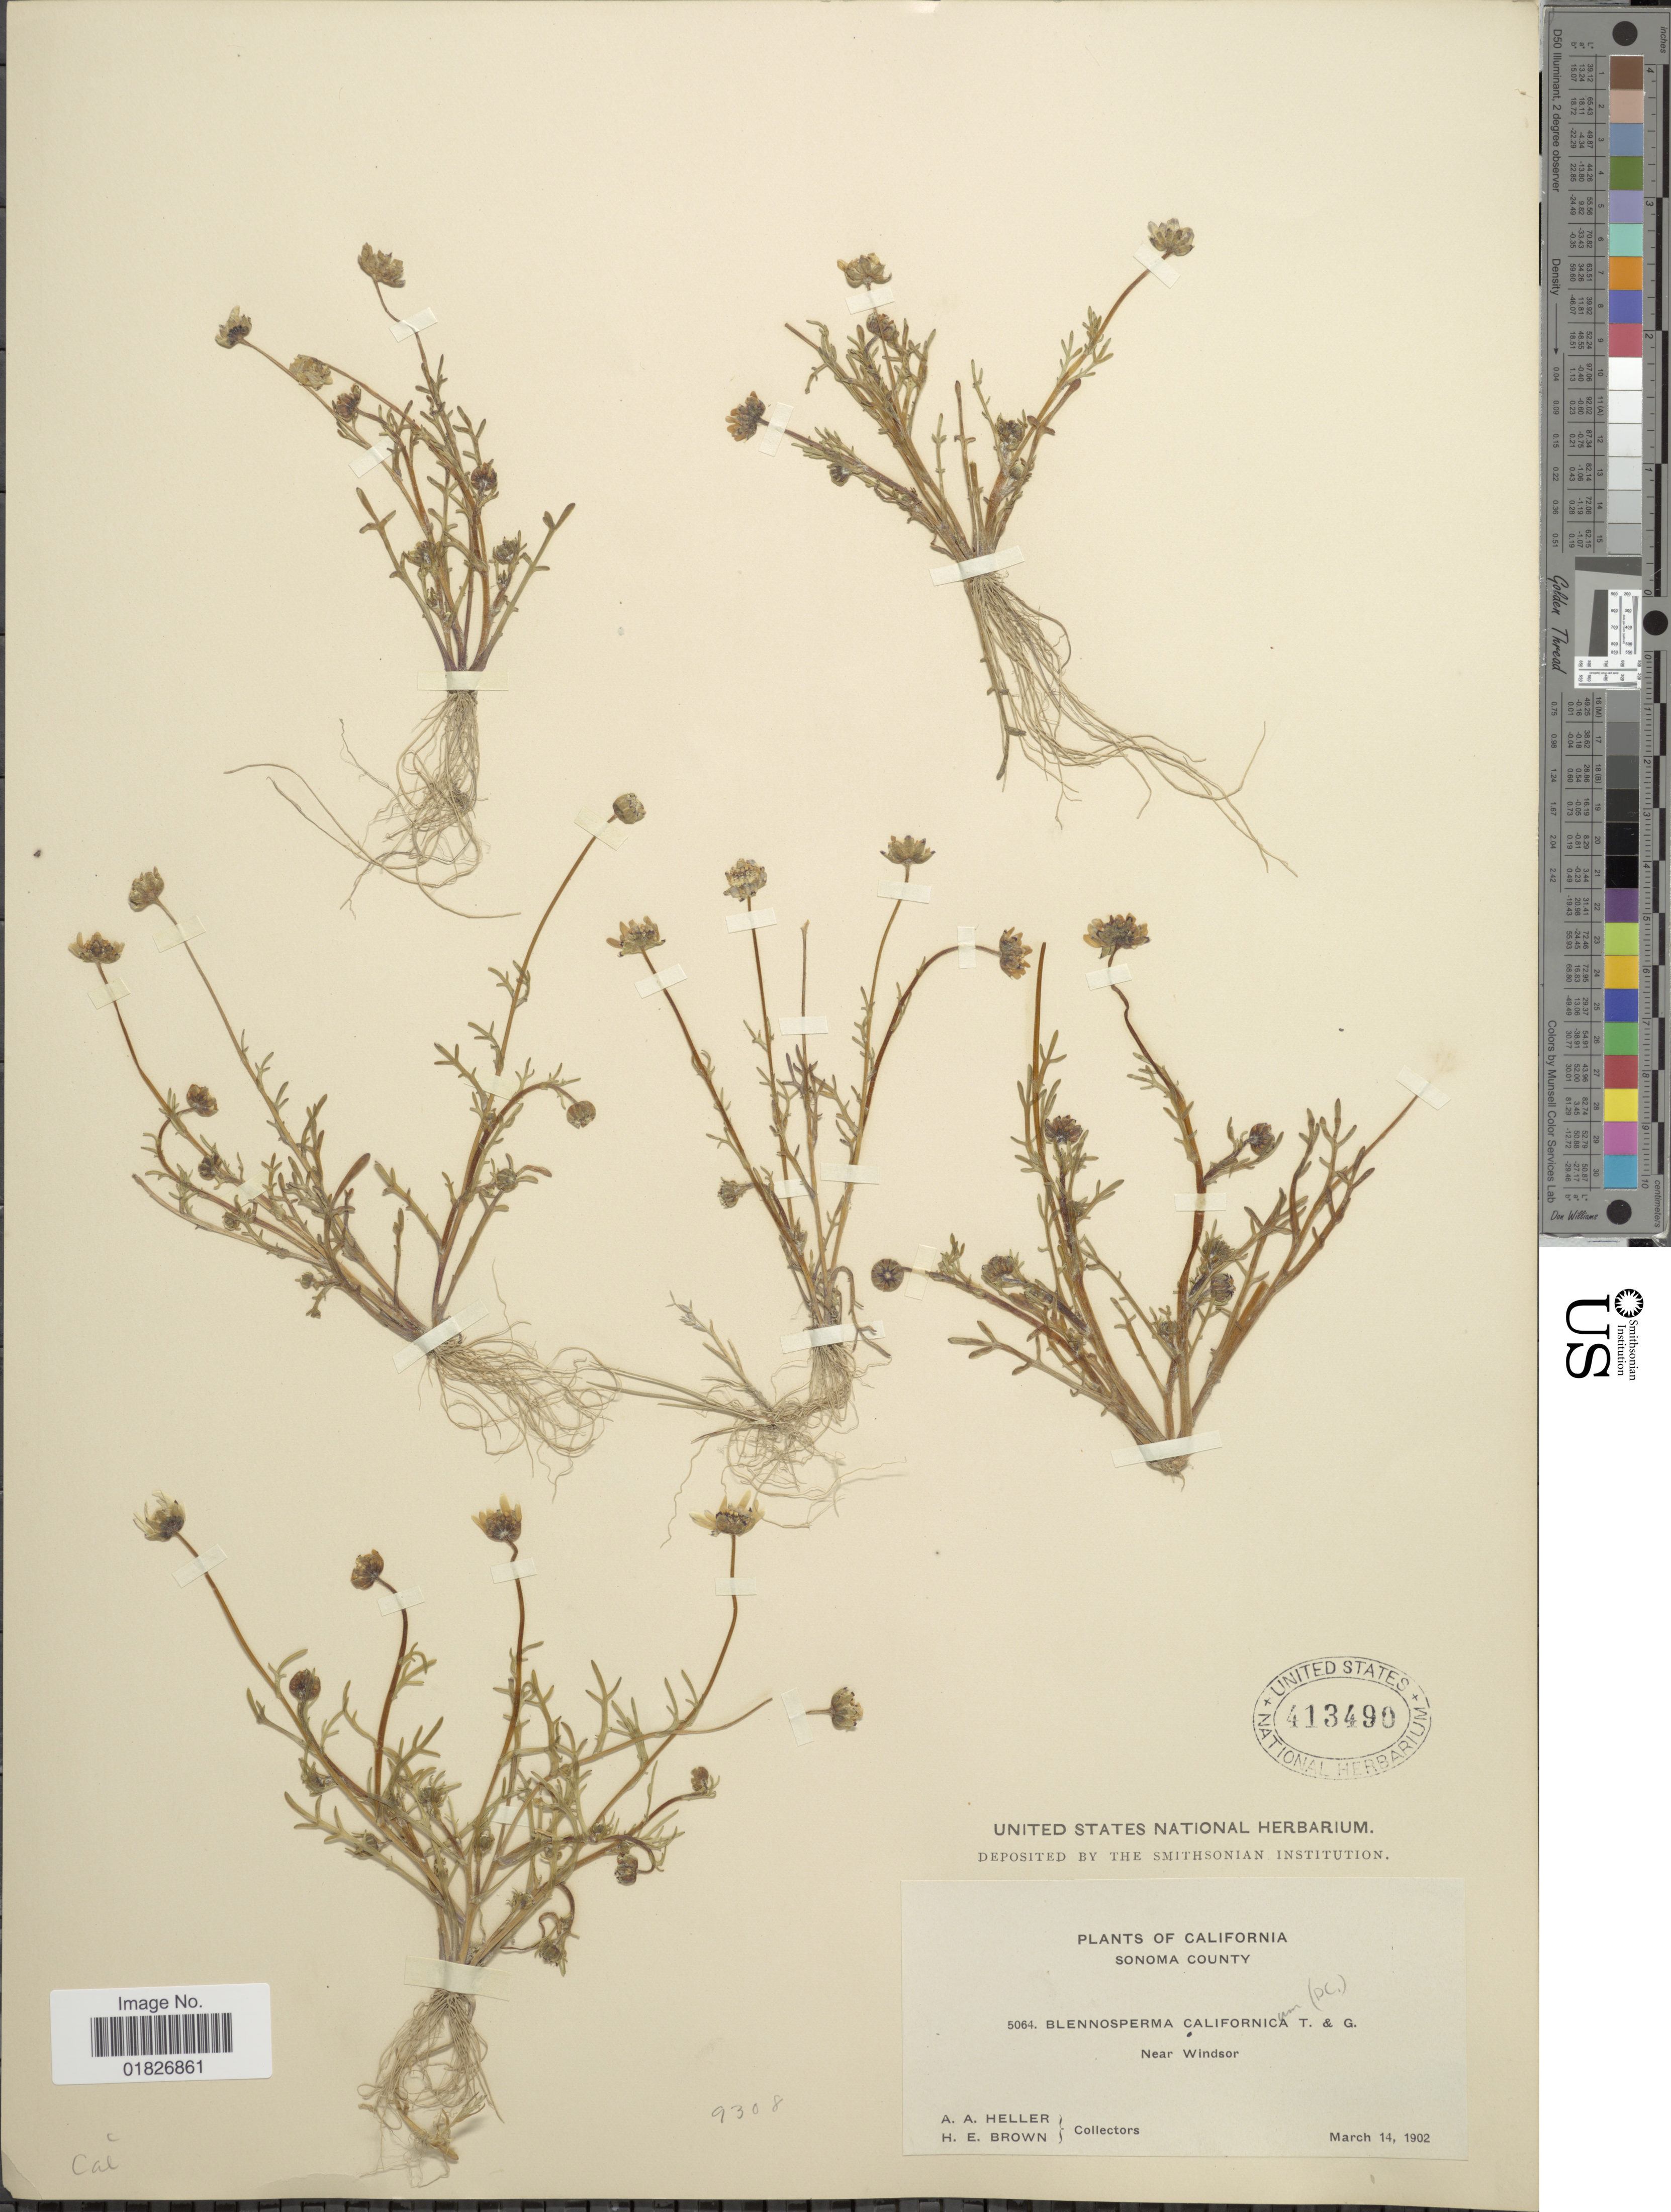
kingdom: Plantae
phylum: Tracheophyta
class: Magnoliopsida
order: Asterales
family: Asteraceae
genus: Blennosperma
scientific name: Blennosperma nanum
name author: (Hook.) S.F. Blake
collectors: A. A. Heller & H. E. Brown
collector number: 5064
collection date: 1902-03-14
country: United States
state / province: California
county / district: Sonoma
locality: Sonoma County, near Windsor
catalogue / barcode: US 413490